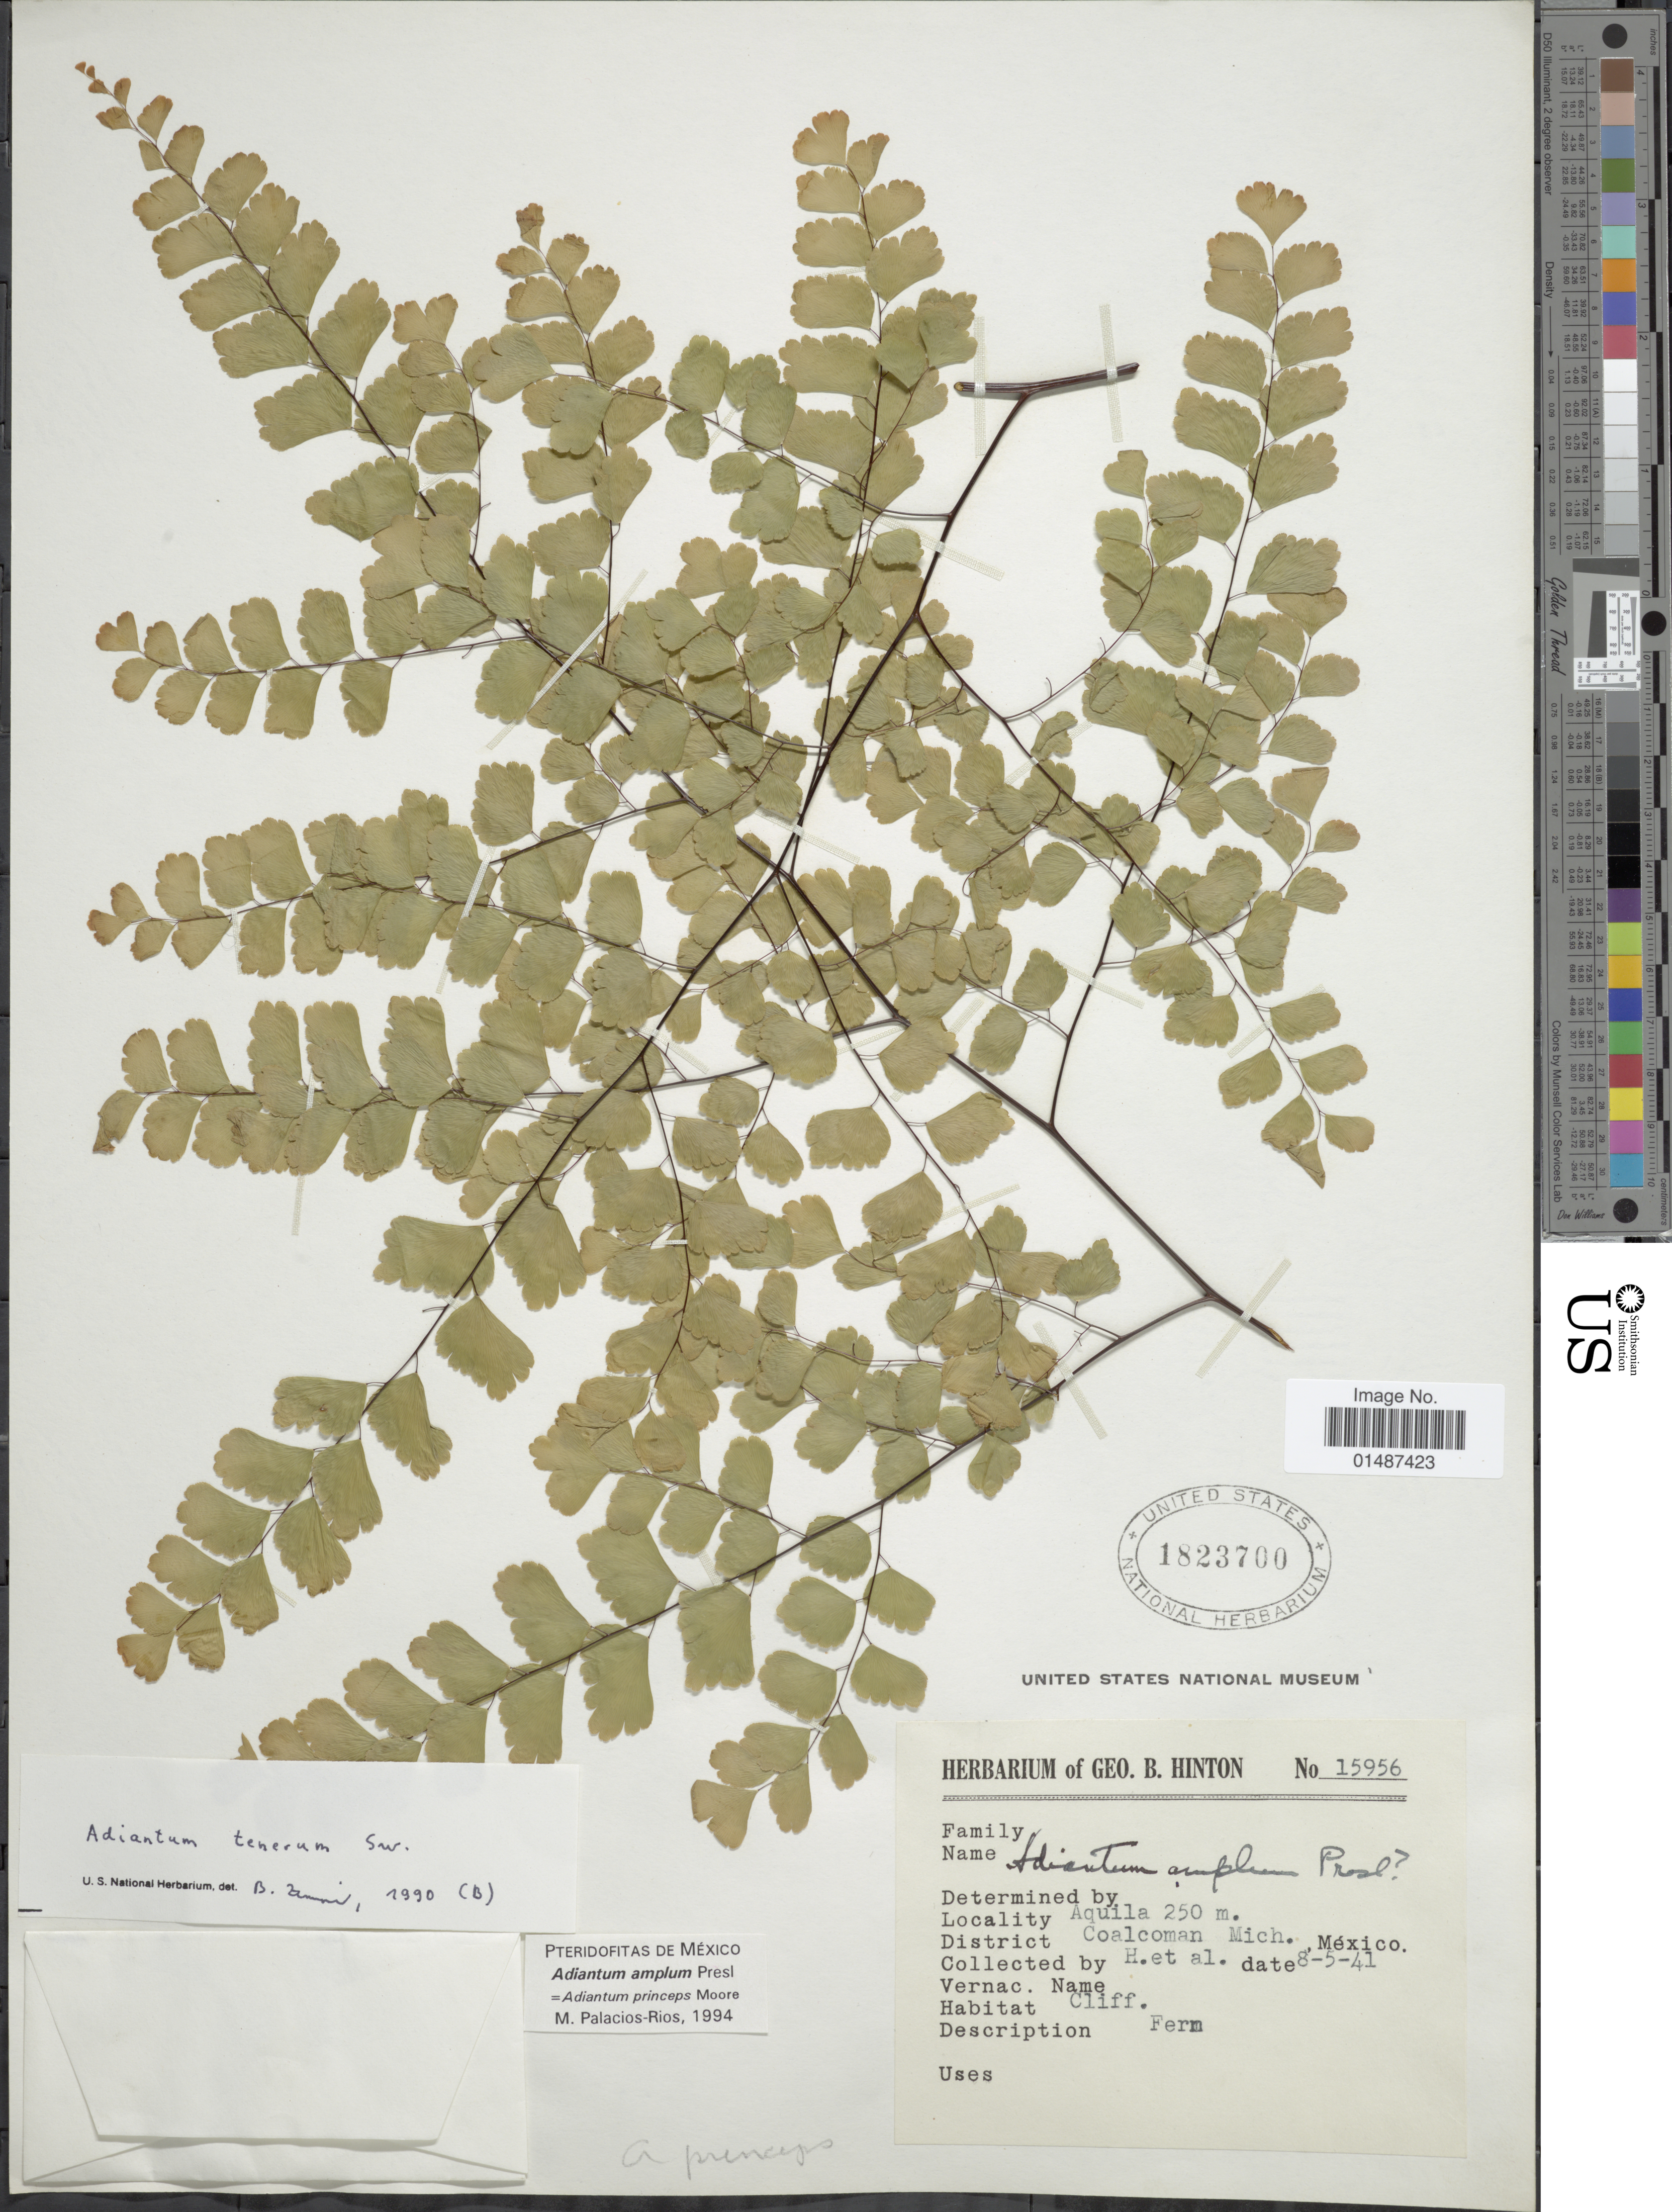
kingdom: Plantae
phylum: Tracheophyta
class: Polypodiopsida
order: Polypodiales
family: Pteridaceae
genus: Adiantum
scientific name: Adiantum amplum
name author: C. Presl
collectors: G. B. Hinton & et al.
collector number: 15956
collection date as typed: Transcribed d/m/y: 5/8/41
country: Mexico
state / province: Michoacán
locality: Aquila. District Coalcoman.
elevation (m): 250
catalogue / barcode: US 1823700